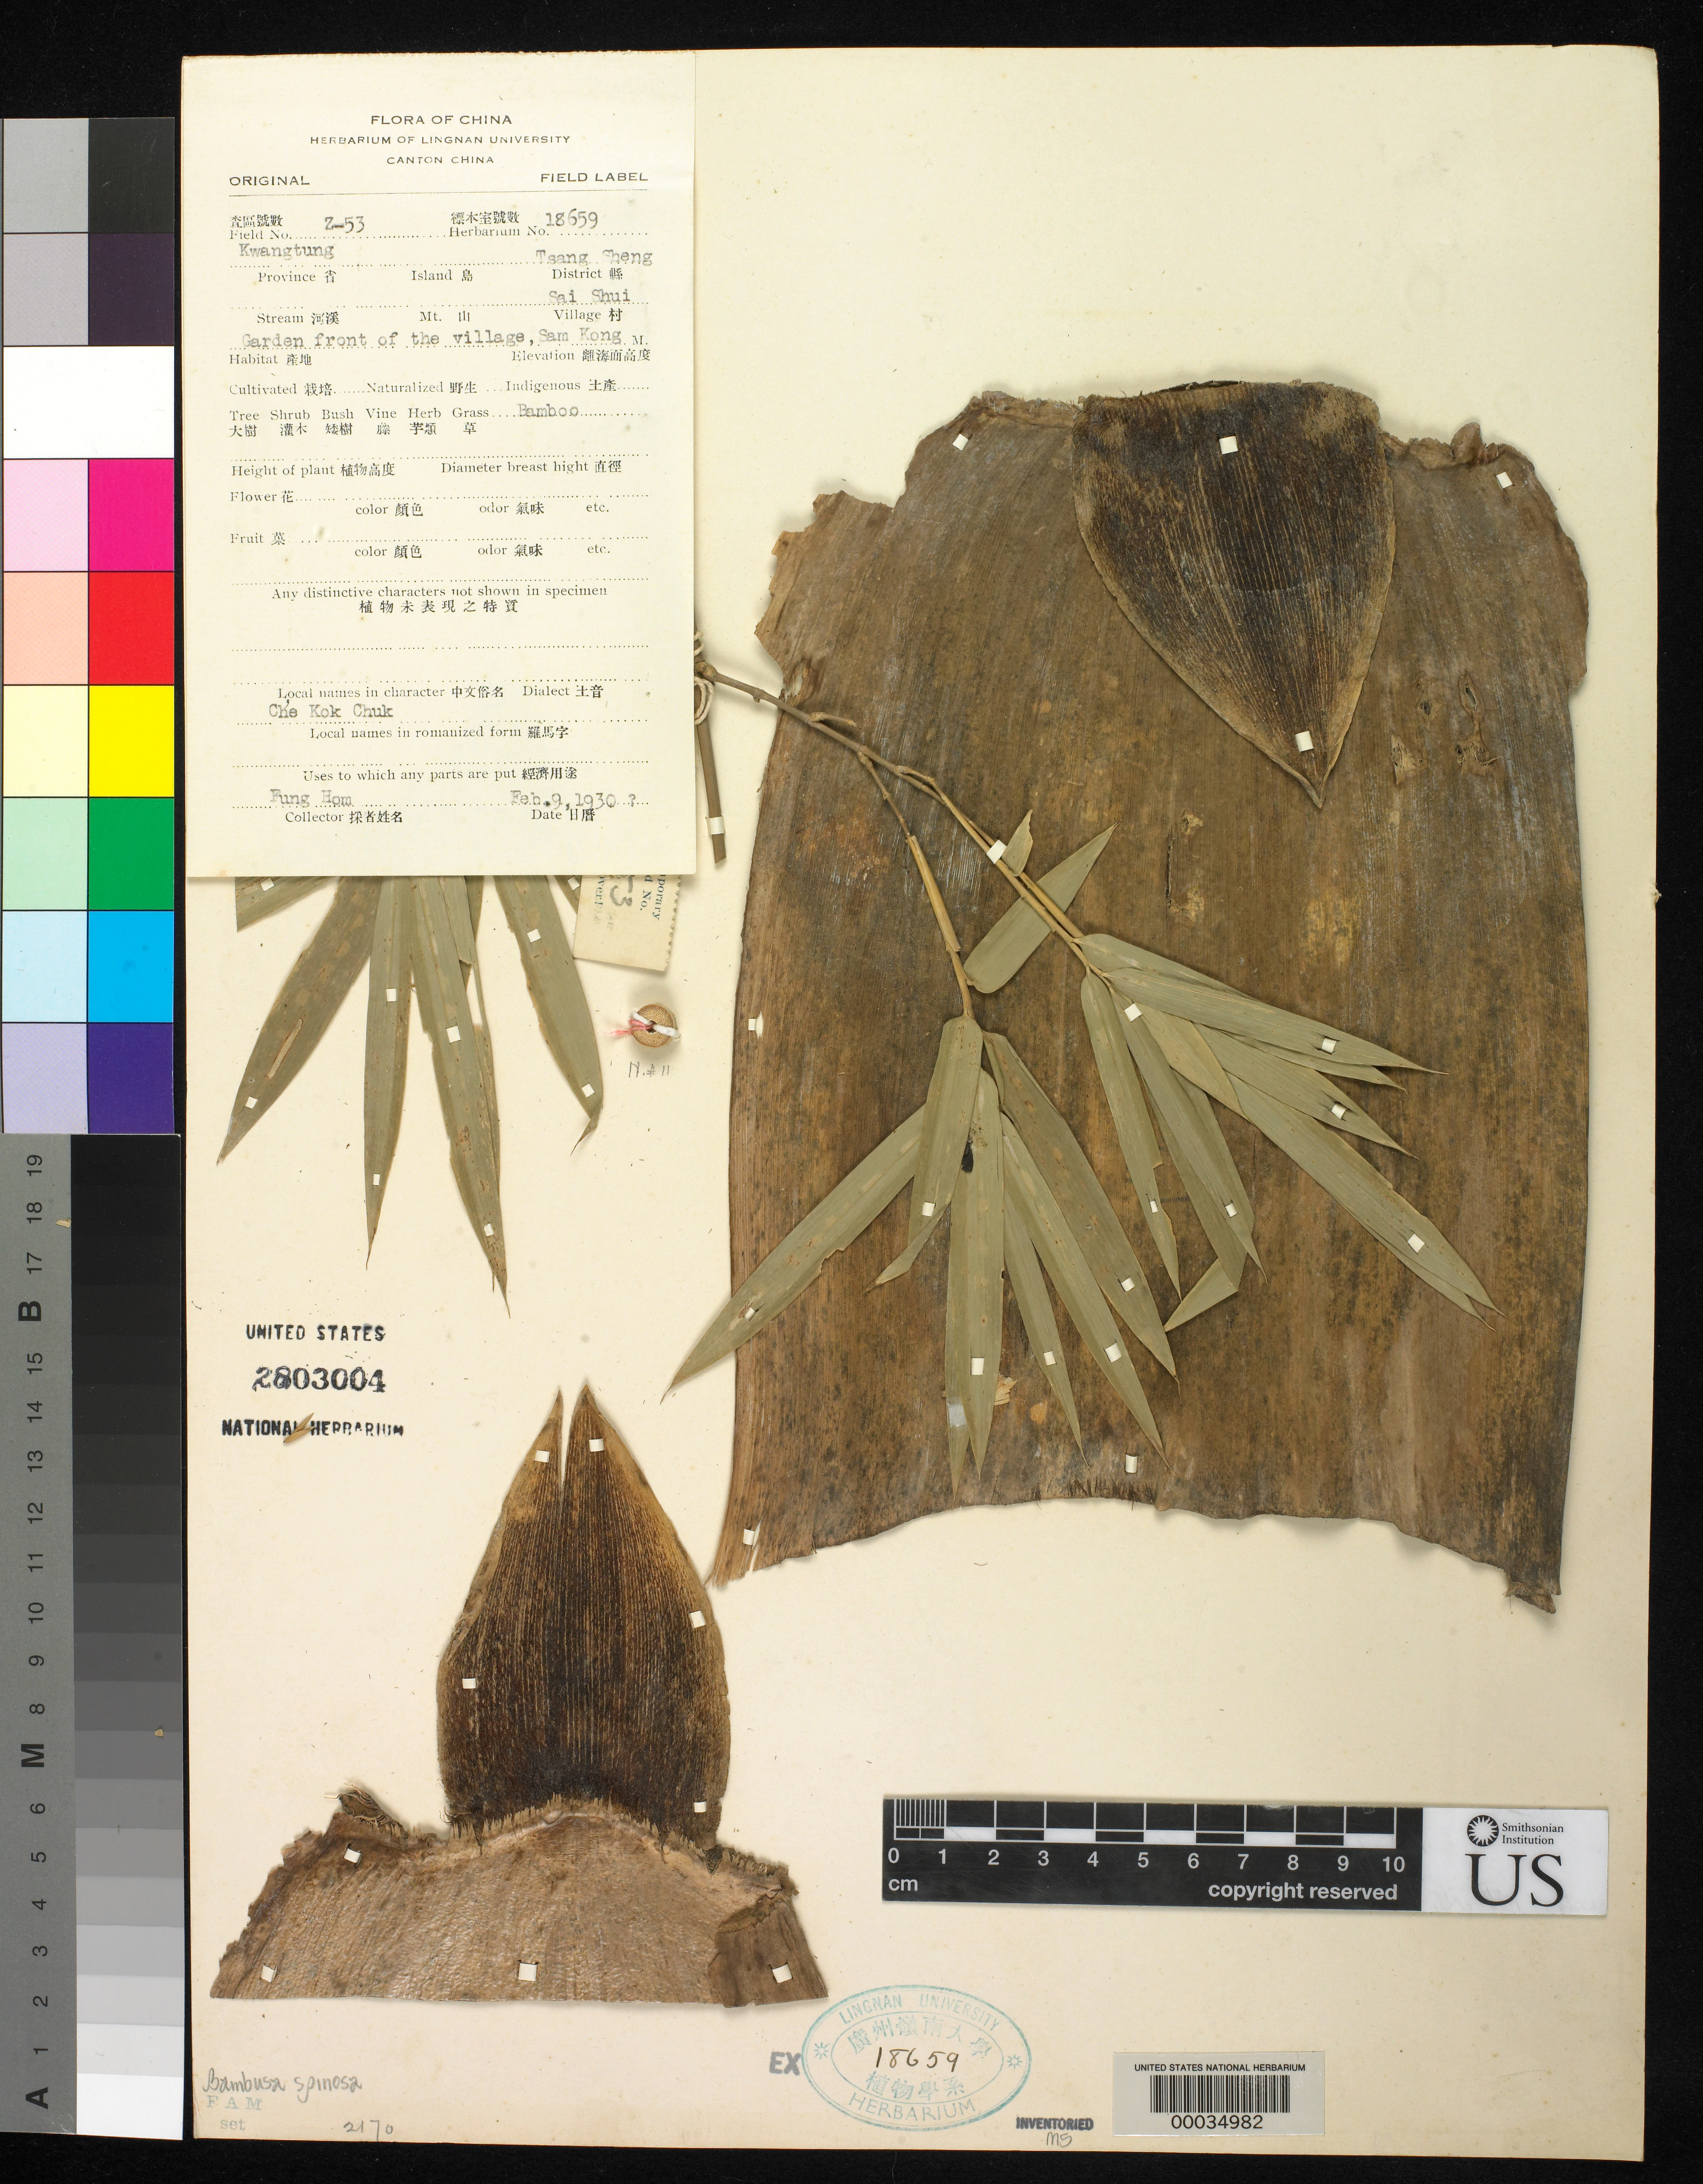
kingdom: Plantae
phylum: Tracheophyta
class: Liliopsida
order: Poales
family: Poaceae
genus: Bambusa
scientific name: Bambusa spinosa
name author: Roxb.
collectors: H. L. Fung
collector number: Z-53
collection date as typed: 09 Feb 1930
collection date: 1930-02-09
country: China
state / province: Guangdong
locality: Tsang sheng dist, sai shui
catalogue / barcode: US 2803004